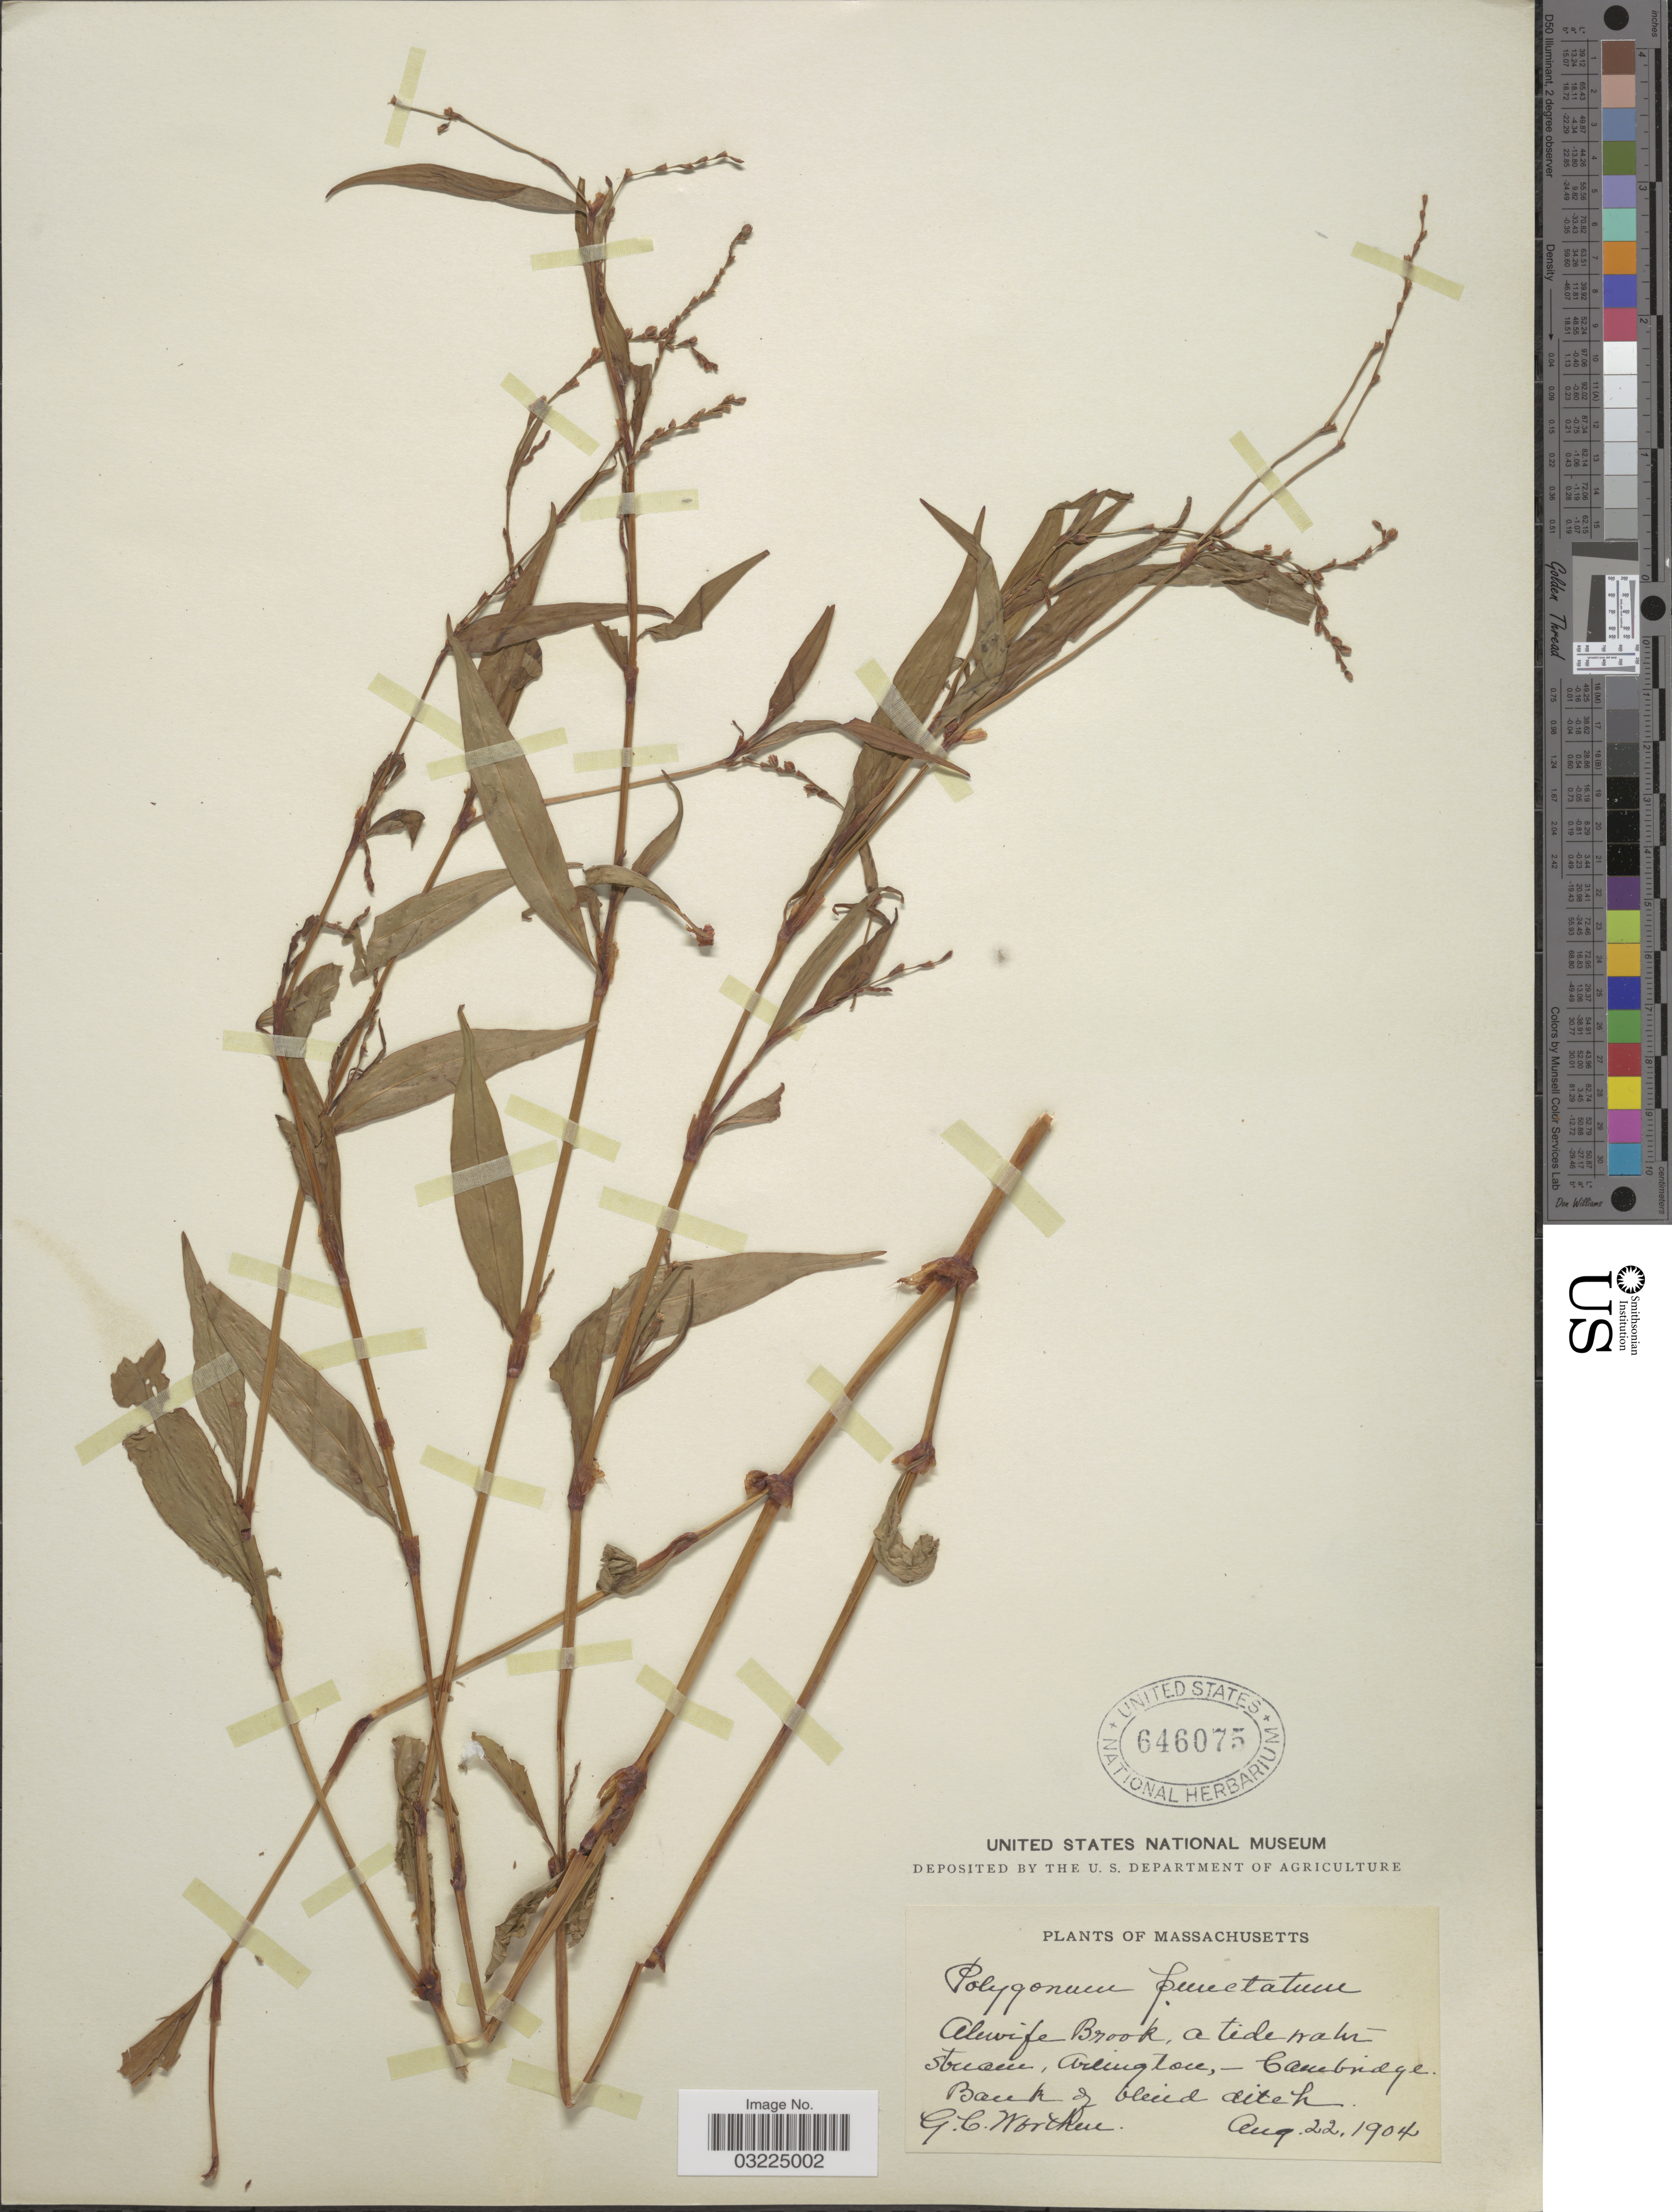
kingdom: Plantae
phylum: Tracheophyta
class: Magnoliopsida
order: Caryophyllales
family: Polygonaceae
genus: Persicaria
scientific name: Persicaria punctata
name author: (Elliott) Small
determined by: Atha, D. E.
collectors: G. Worthen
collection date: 1904-08-22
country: United States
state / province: Massachusetts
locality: Alewife Brook, a tidewater stream, Arlington, - Cambridge.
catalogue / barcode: US 646075